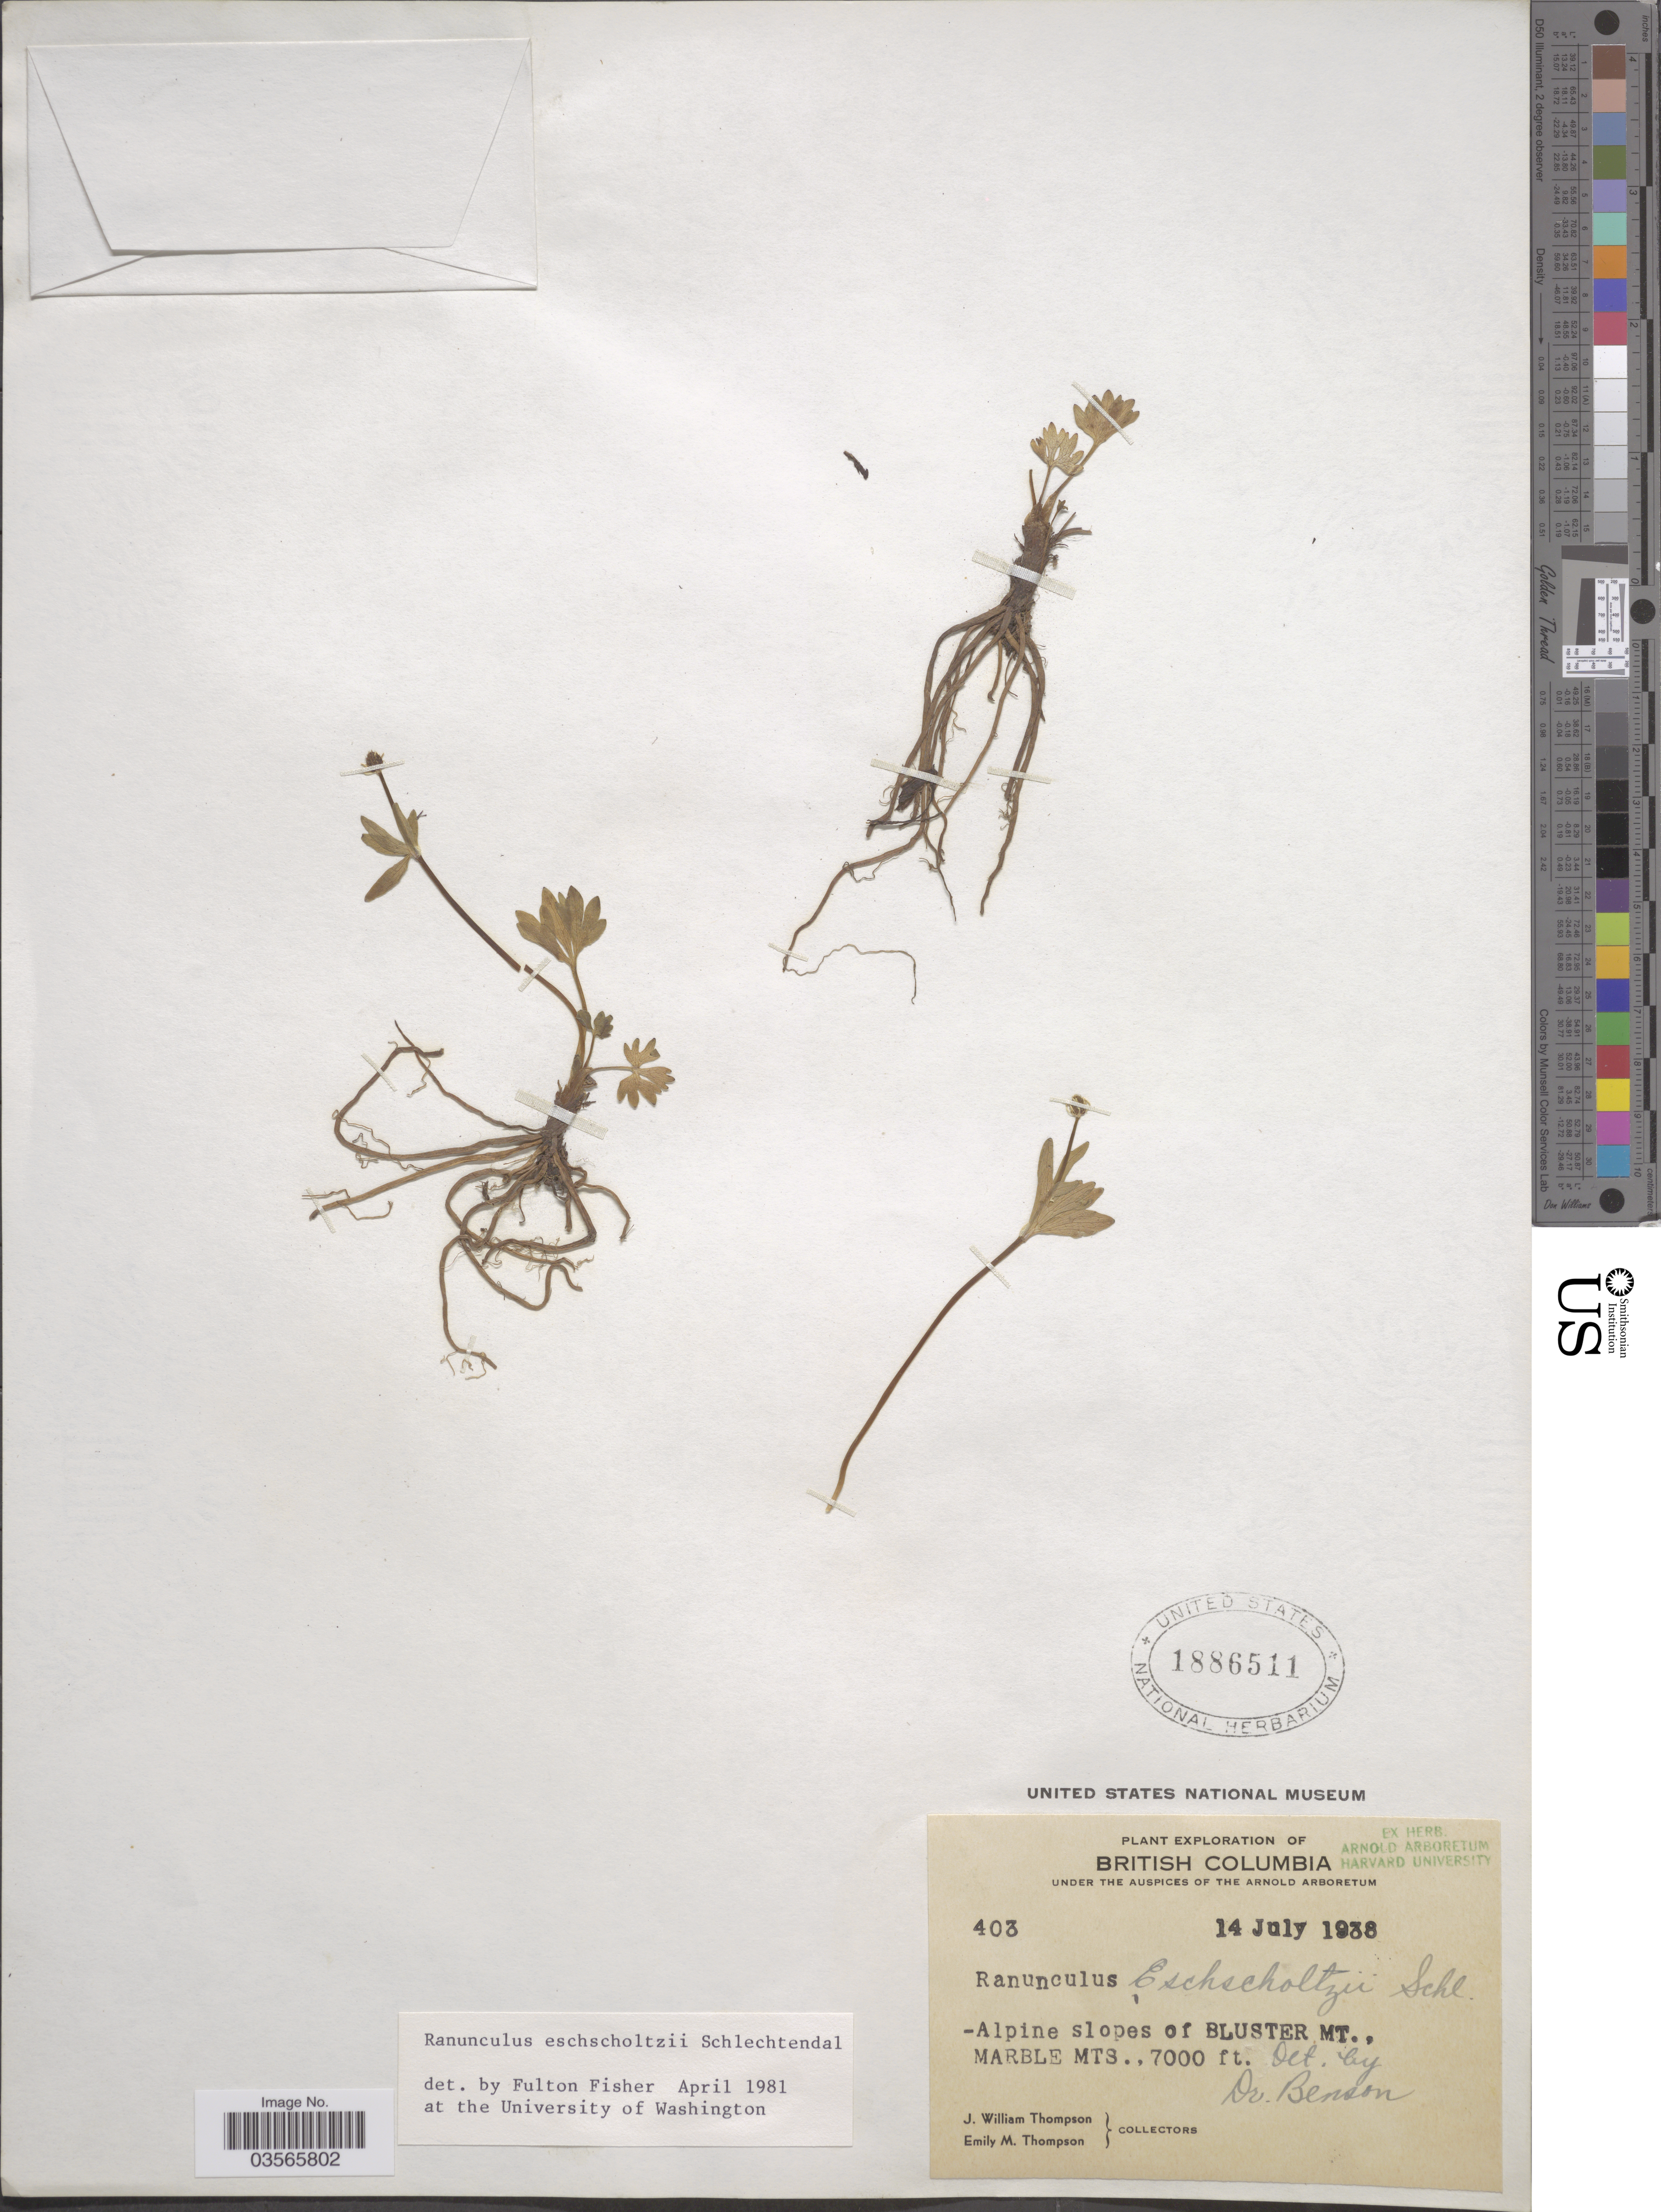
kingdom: Plantae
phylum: Tracheophyta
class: Magnoliopsida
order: Ranunculales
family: Ranunculaceae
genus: Ranunculus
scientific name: Ranunculus eschscholtzii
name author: Schltdl.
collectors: J. W. Thompson & E. M. Thompson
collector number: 403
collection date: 1938-07-14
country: Canada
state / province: British Columbia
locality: Alpine slopes of Bluster Mt., Marble Mts.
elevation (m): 2134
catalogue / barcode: US 1886511